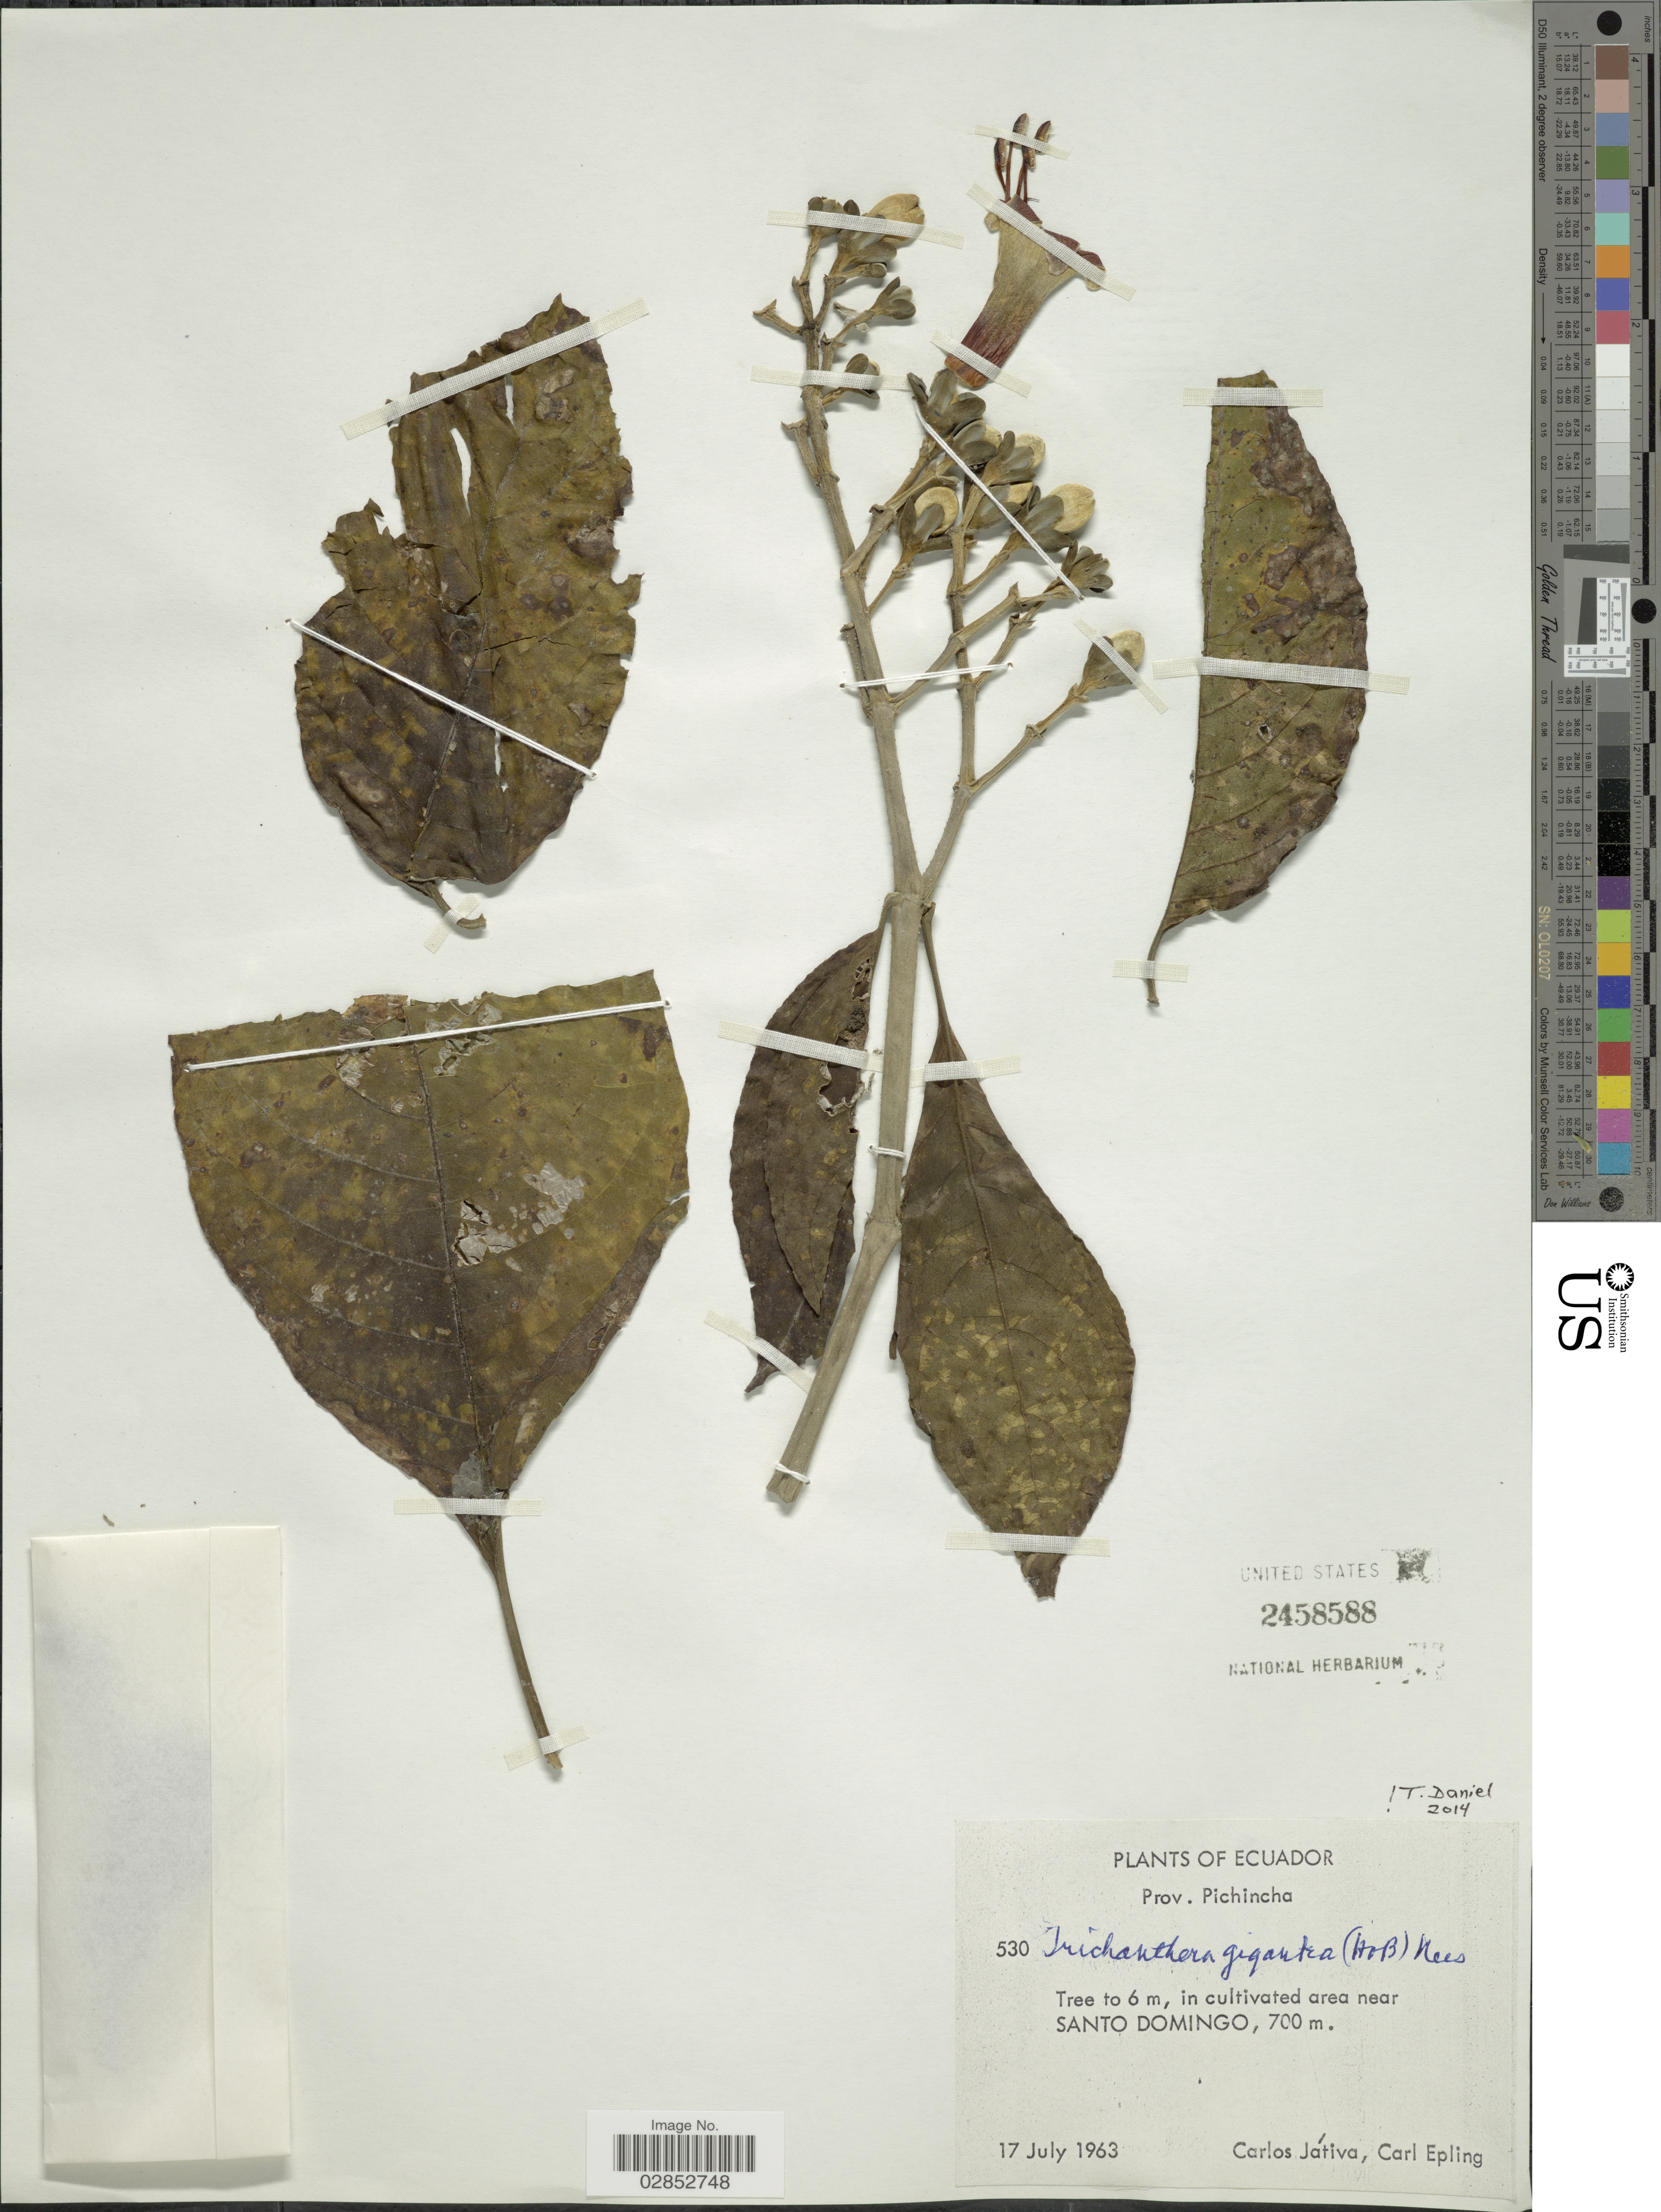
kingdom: Plantae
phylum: Tracheophyta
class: Magnoliopsida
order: Lamiales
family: Acanthaceae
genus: Trichanthera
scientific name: Trichanthera gigantea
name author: (Bonpl.) Nees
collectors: C. D. Játiva & C. C. Epling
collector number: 530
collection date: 1963-07-17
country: Ecuador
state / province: Pichincha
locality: Near Santo Domingo.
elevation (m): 700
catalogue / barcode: US 2458588